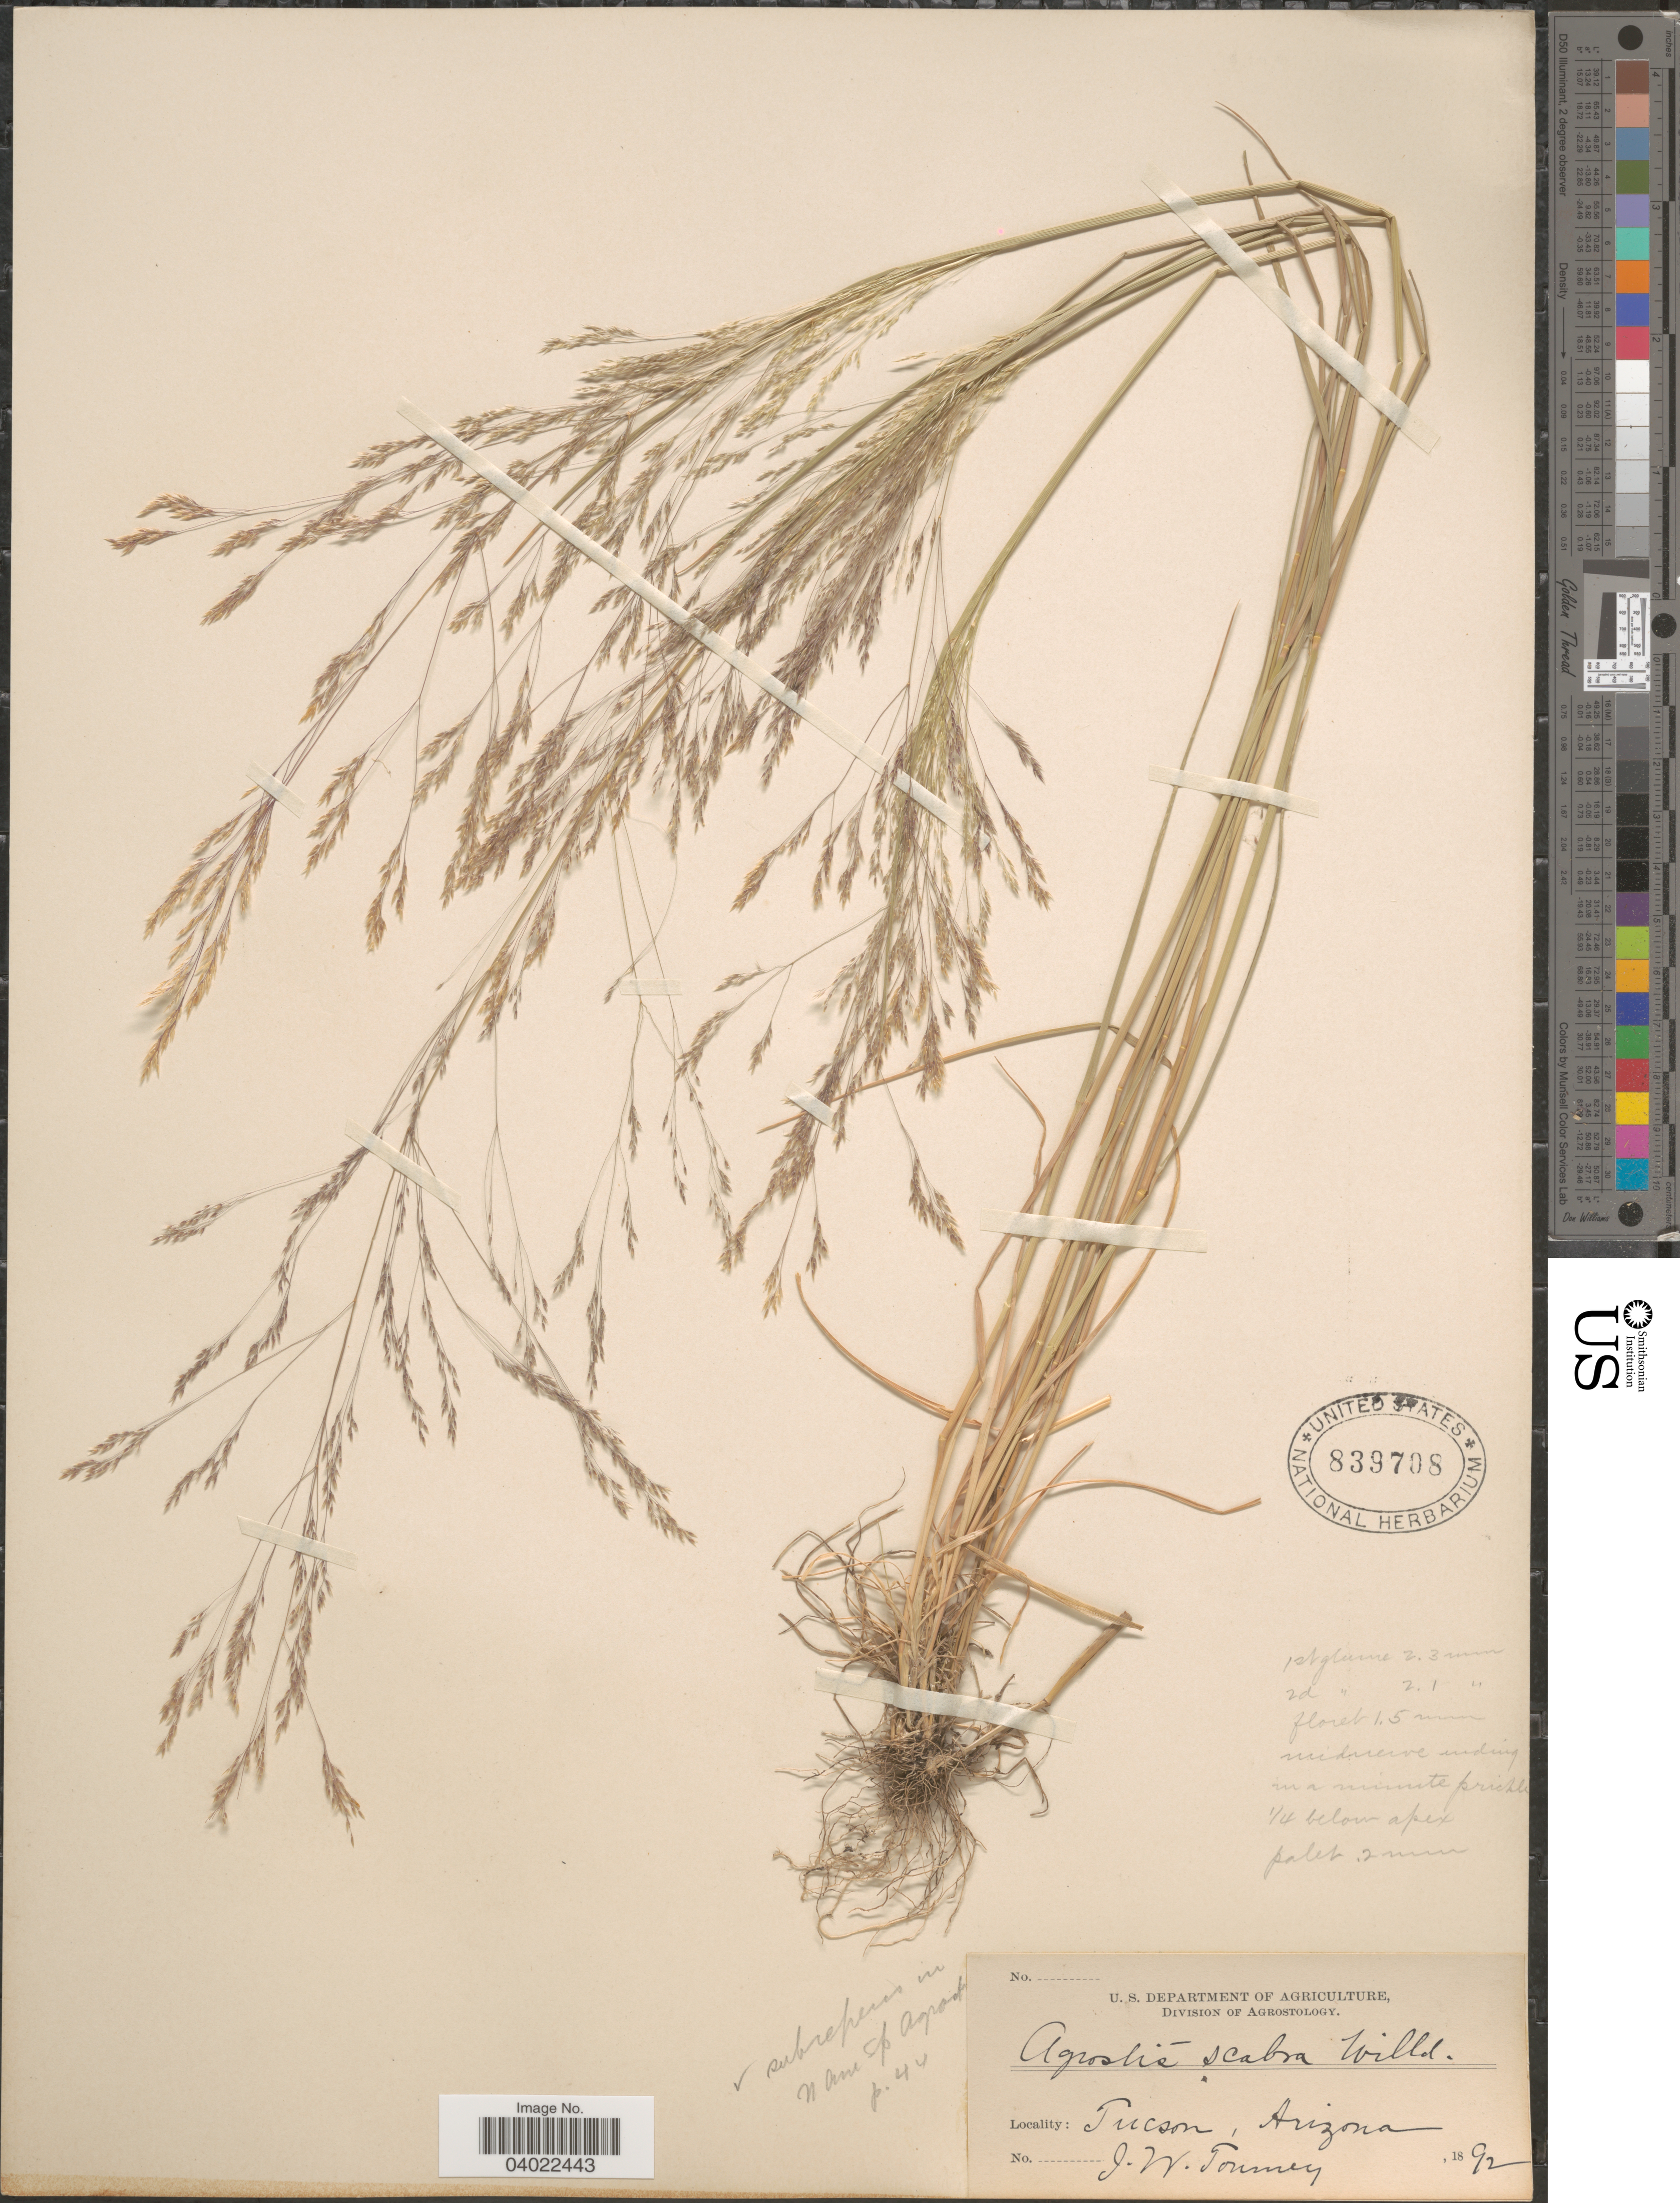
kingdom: Plantae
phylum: Tracheophyta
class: Liliopsida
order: Poales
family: Poaceae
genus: Agrostis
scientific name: Agrostis scabra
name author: Willd.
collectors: J. W. Toumey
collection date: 1892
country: United States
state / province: Arizona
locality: Tucson.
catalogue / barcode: US 839708